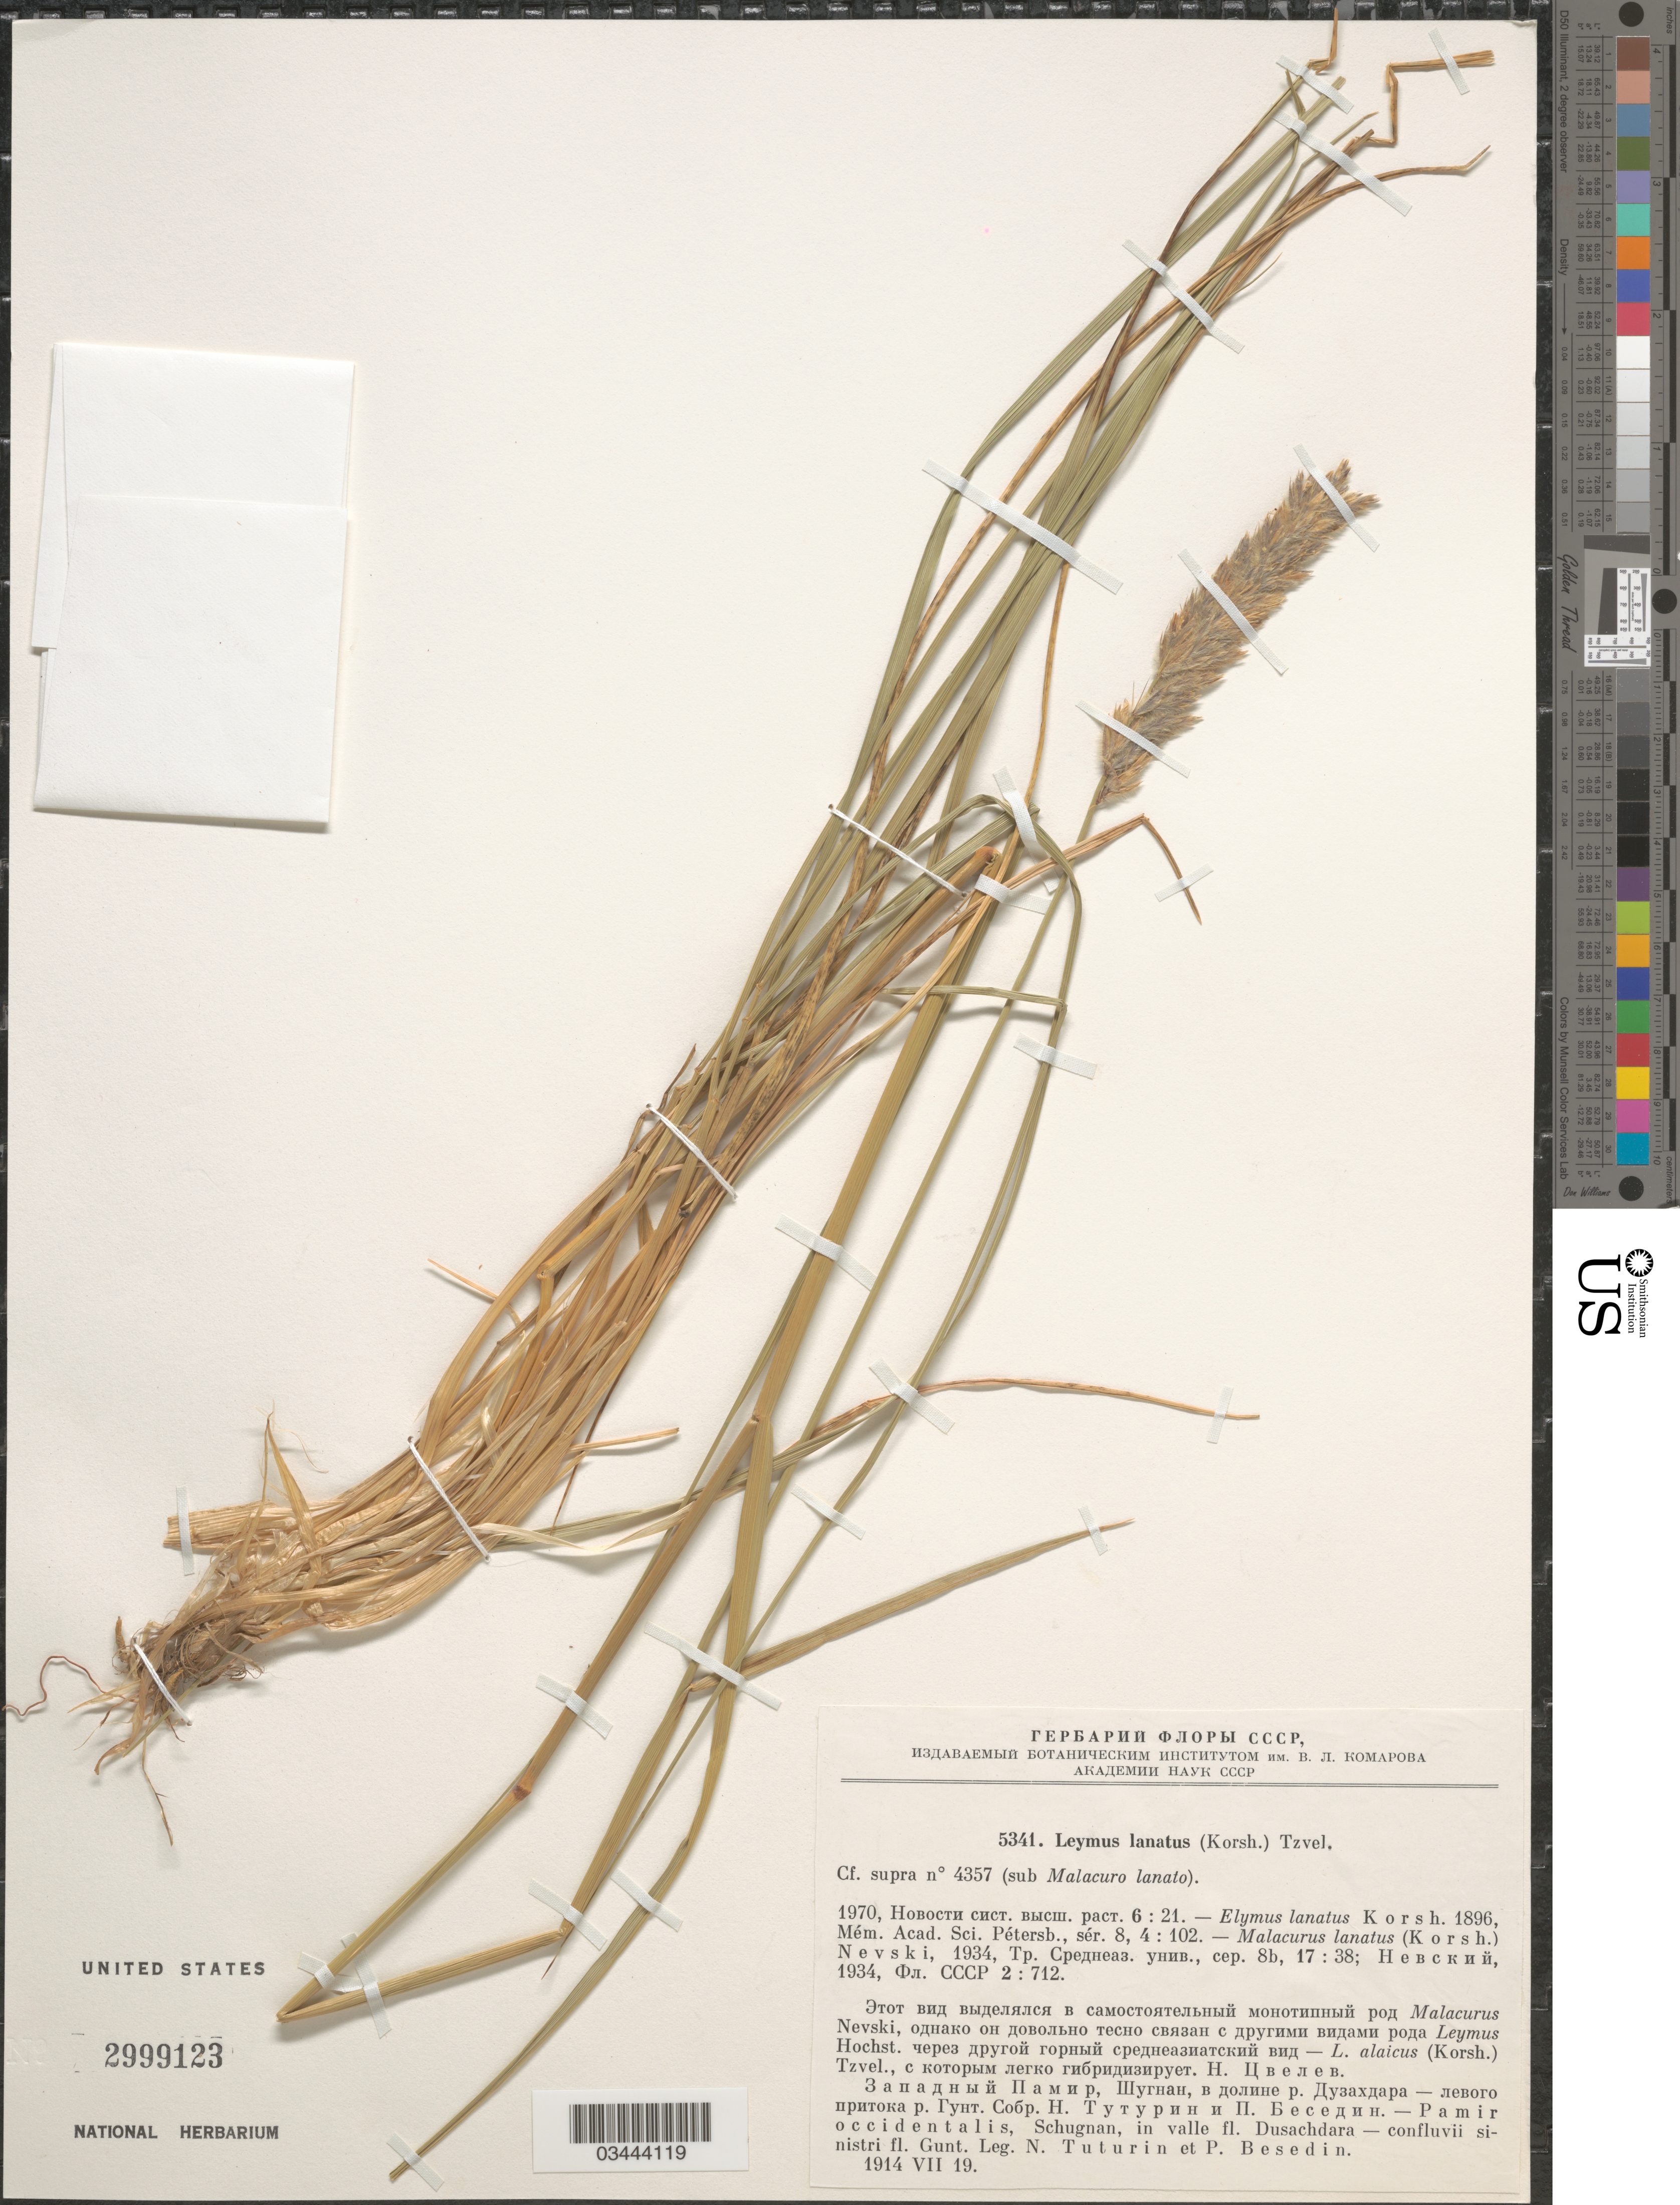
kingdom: Plantae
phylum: Tracheophyta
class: Liliopsida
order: Poales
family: Poaceae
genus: Leymus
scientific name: Leymus lanatus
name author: (Korsh.) Tzvelev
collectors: N. Tuturin & P. Besedin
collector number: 5341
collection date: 1914-07-19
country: Tajikistan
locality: Pamir occidentalis, Schugnan, in valle fl. Dusachdara - confluvii sinistri fl. Gunt.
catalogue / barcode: US 2999123